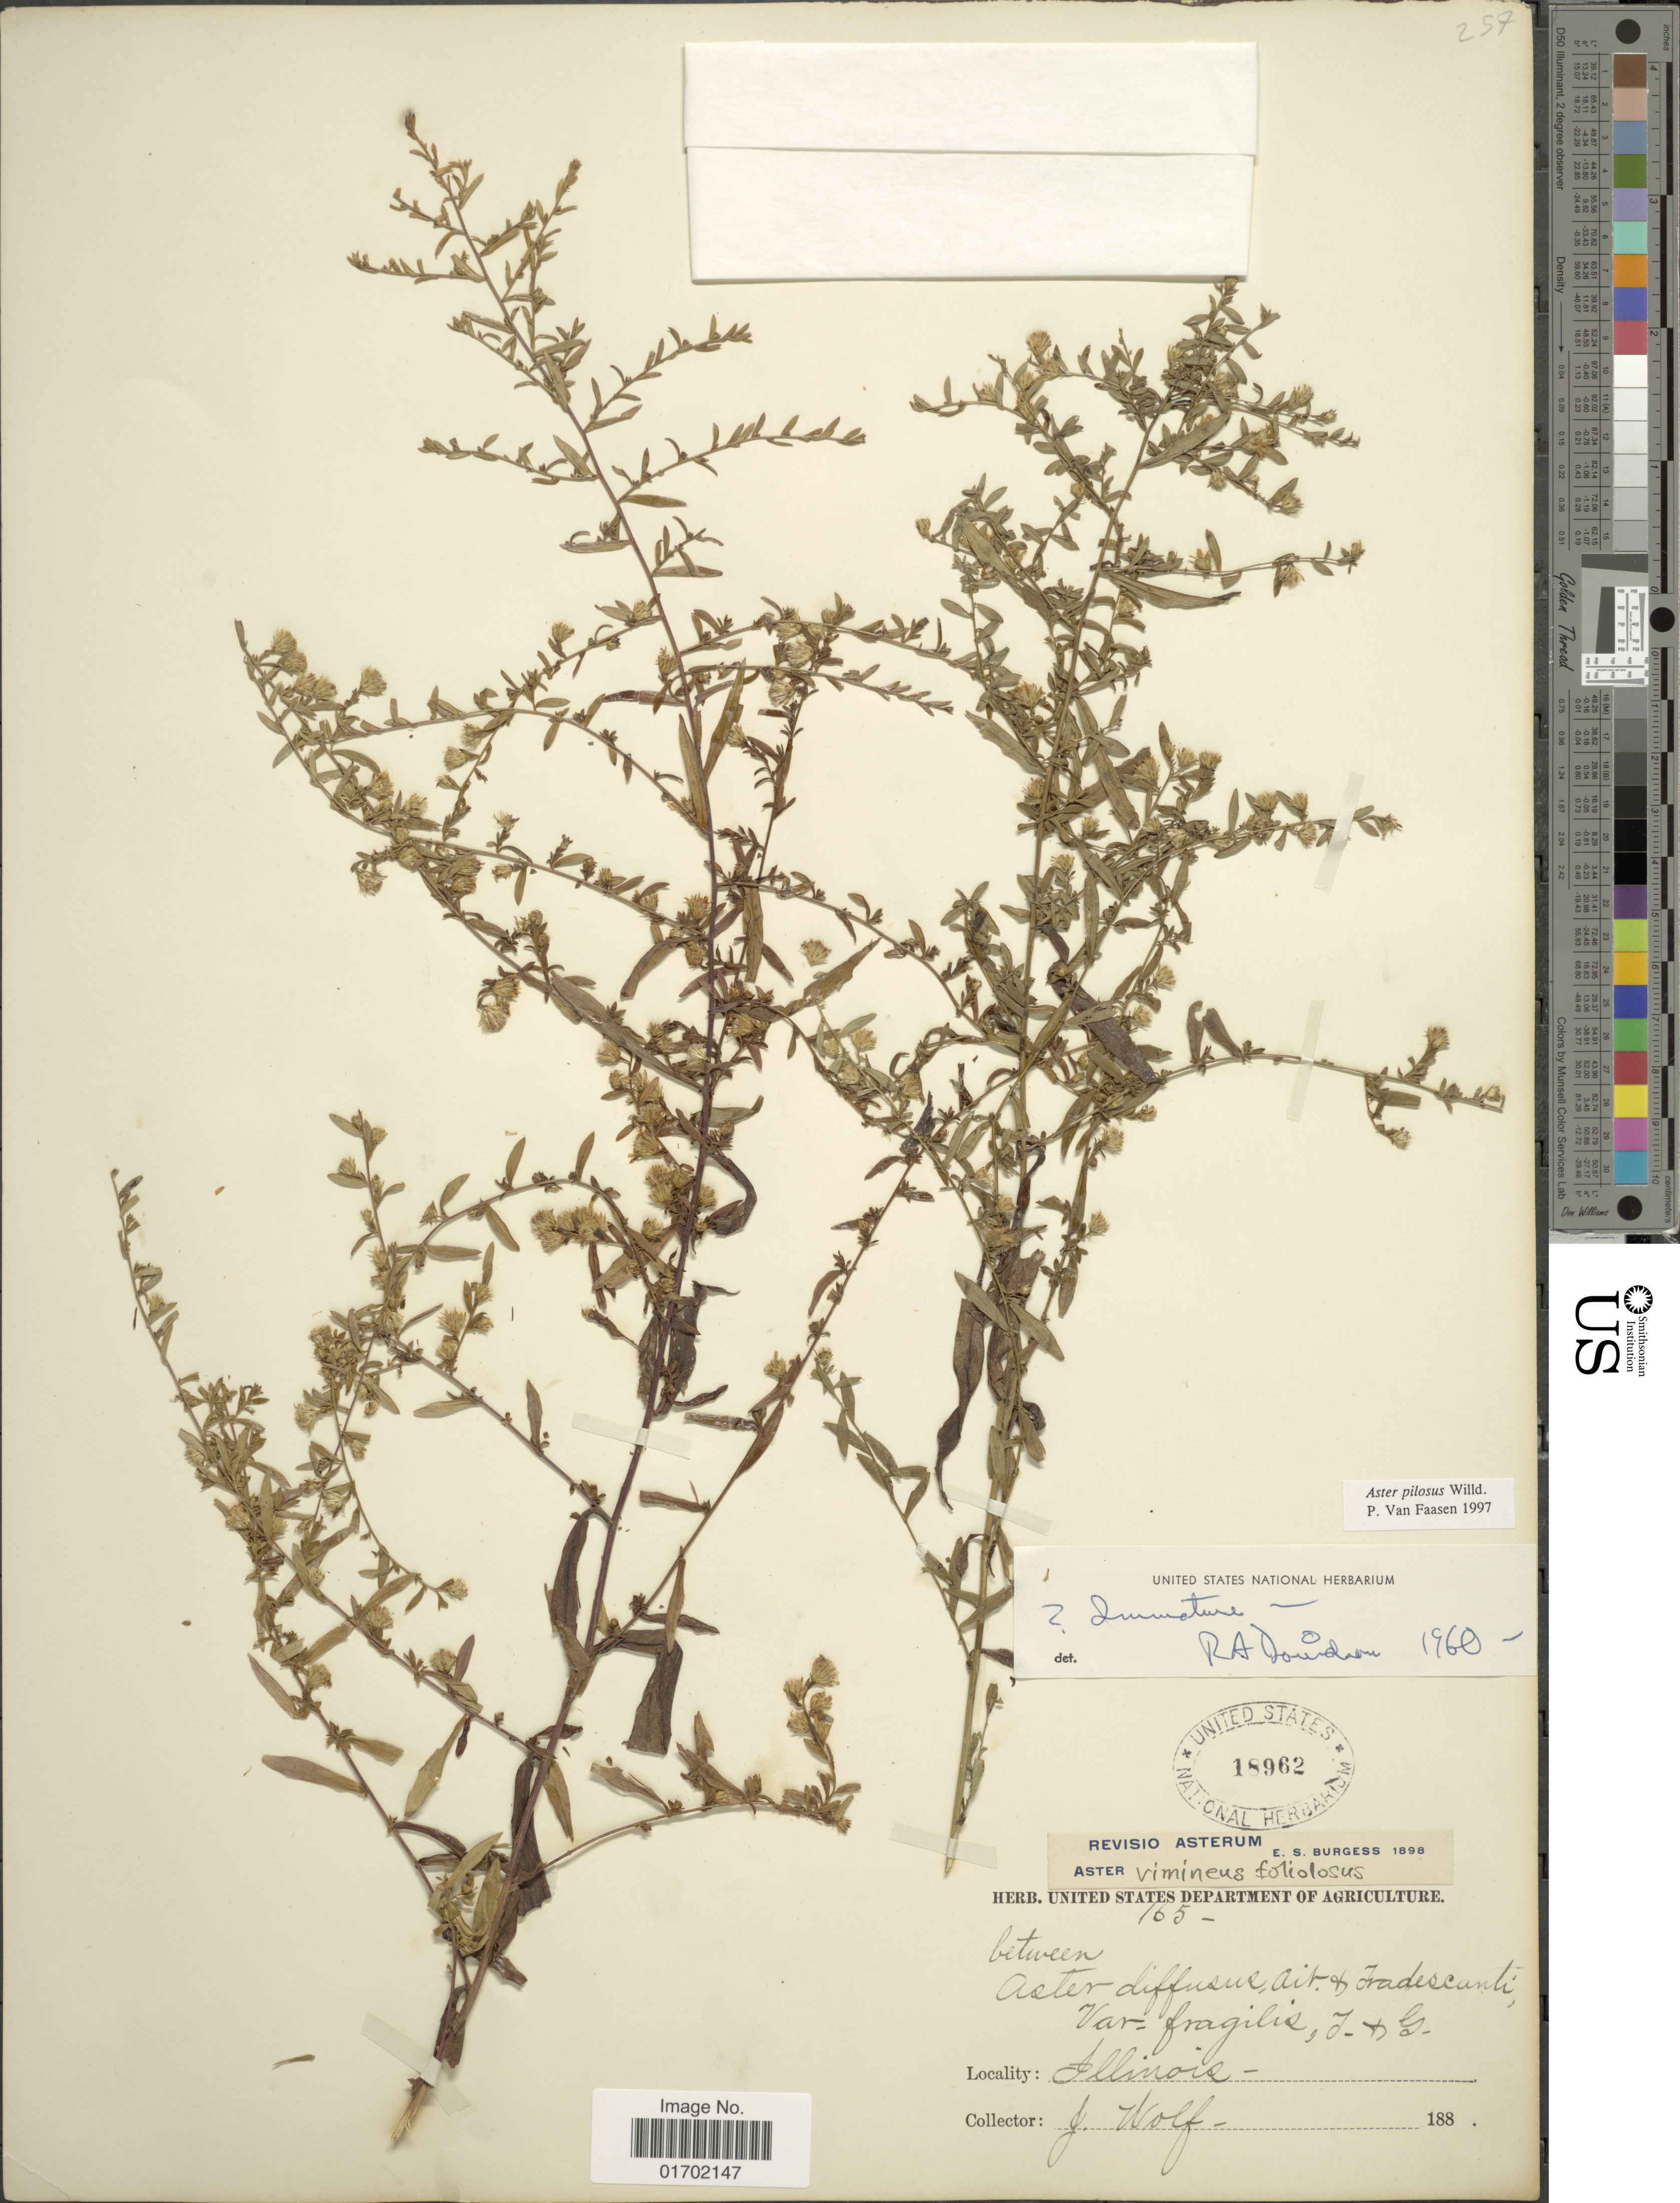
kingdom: Plantae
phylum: Tracheophyta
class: Magnoliopsida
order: Asterales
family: Asteraceae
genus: Symphyotrichum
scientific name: Symphyotrichum pilosum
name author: (Willd.) G.L. Nesom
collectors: J. Wolf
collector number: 165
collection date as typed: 188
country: United States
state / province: Illinois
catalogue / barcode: US 18962